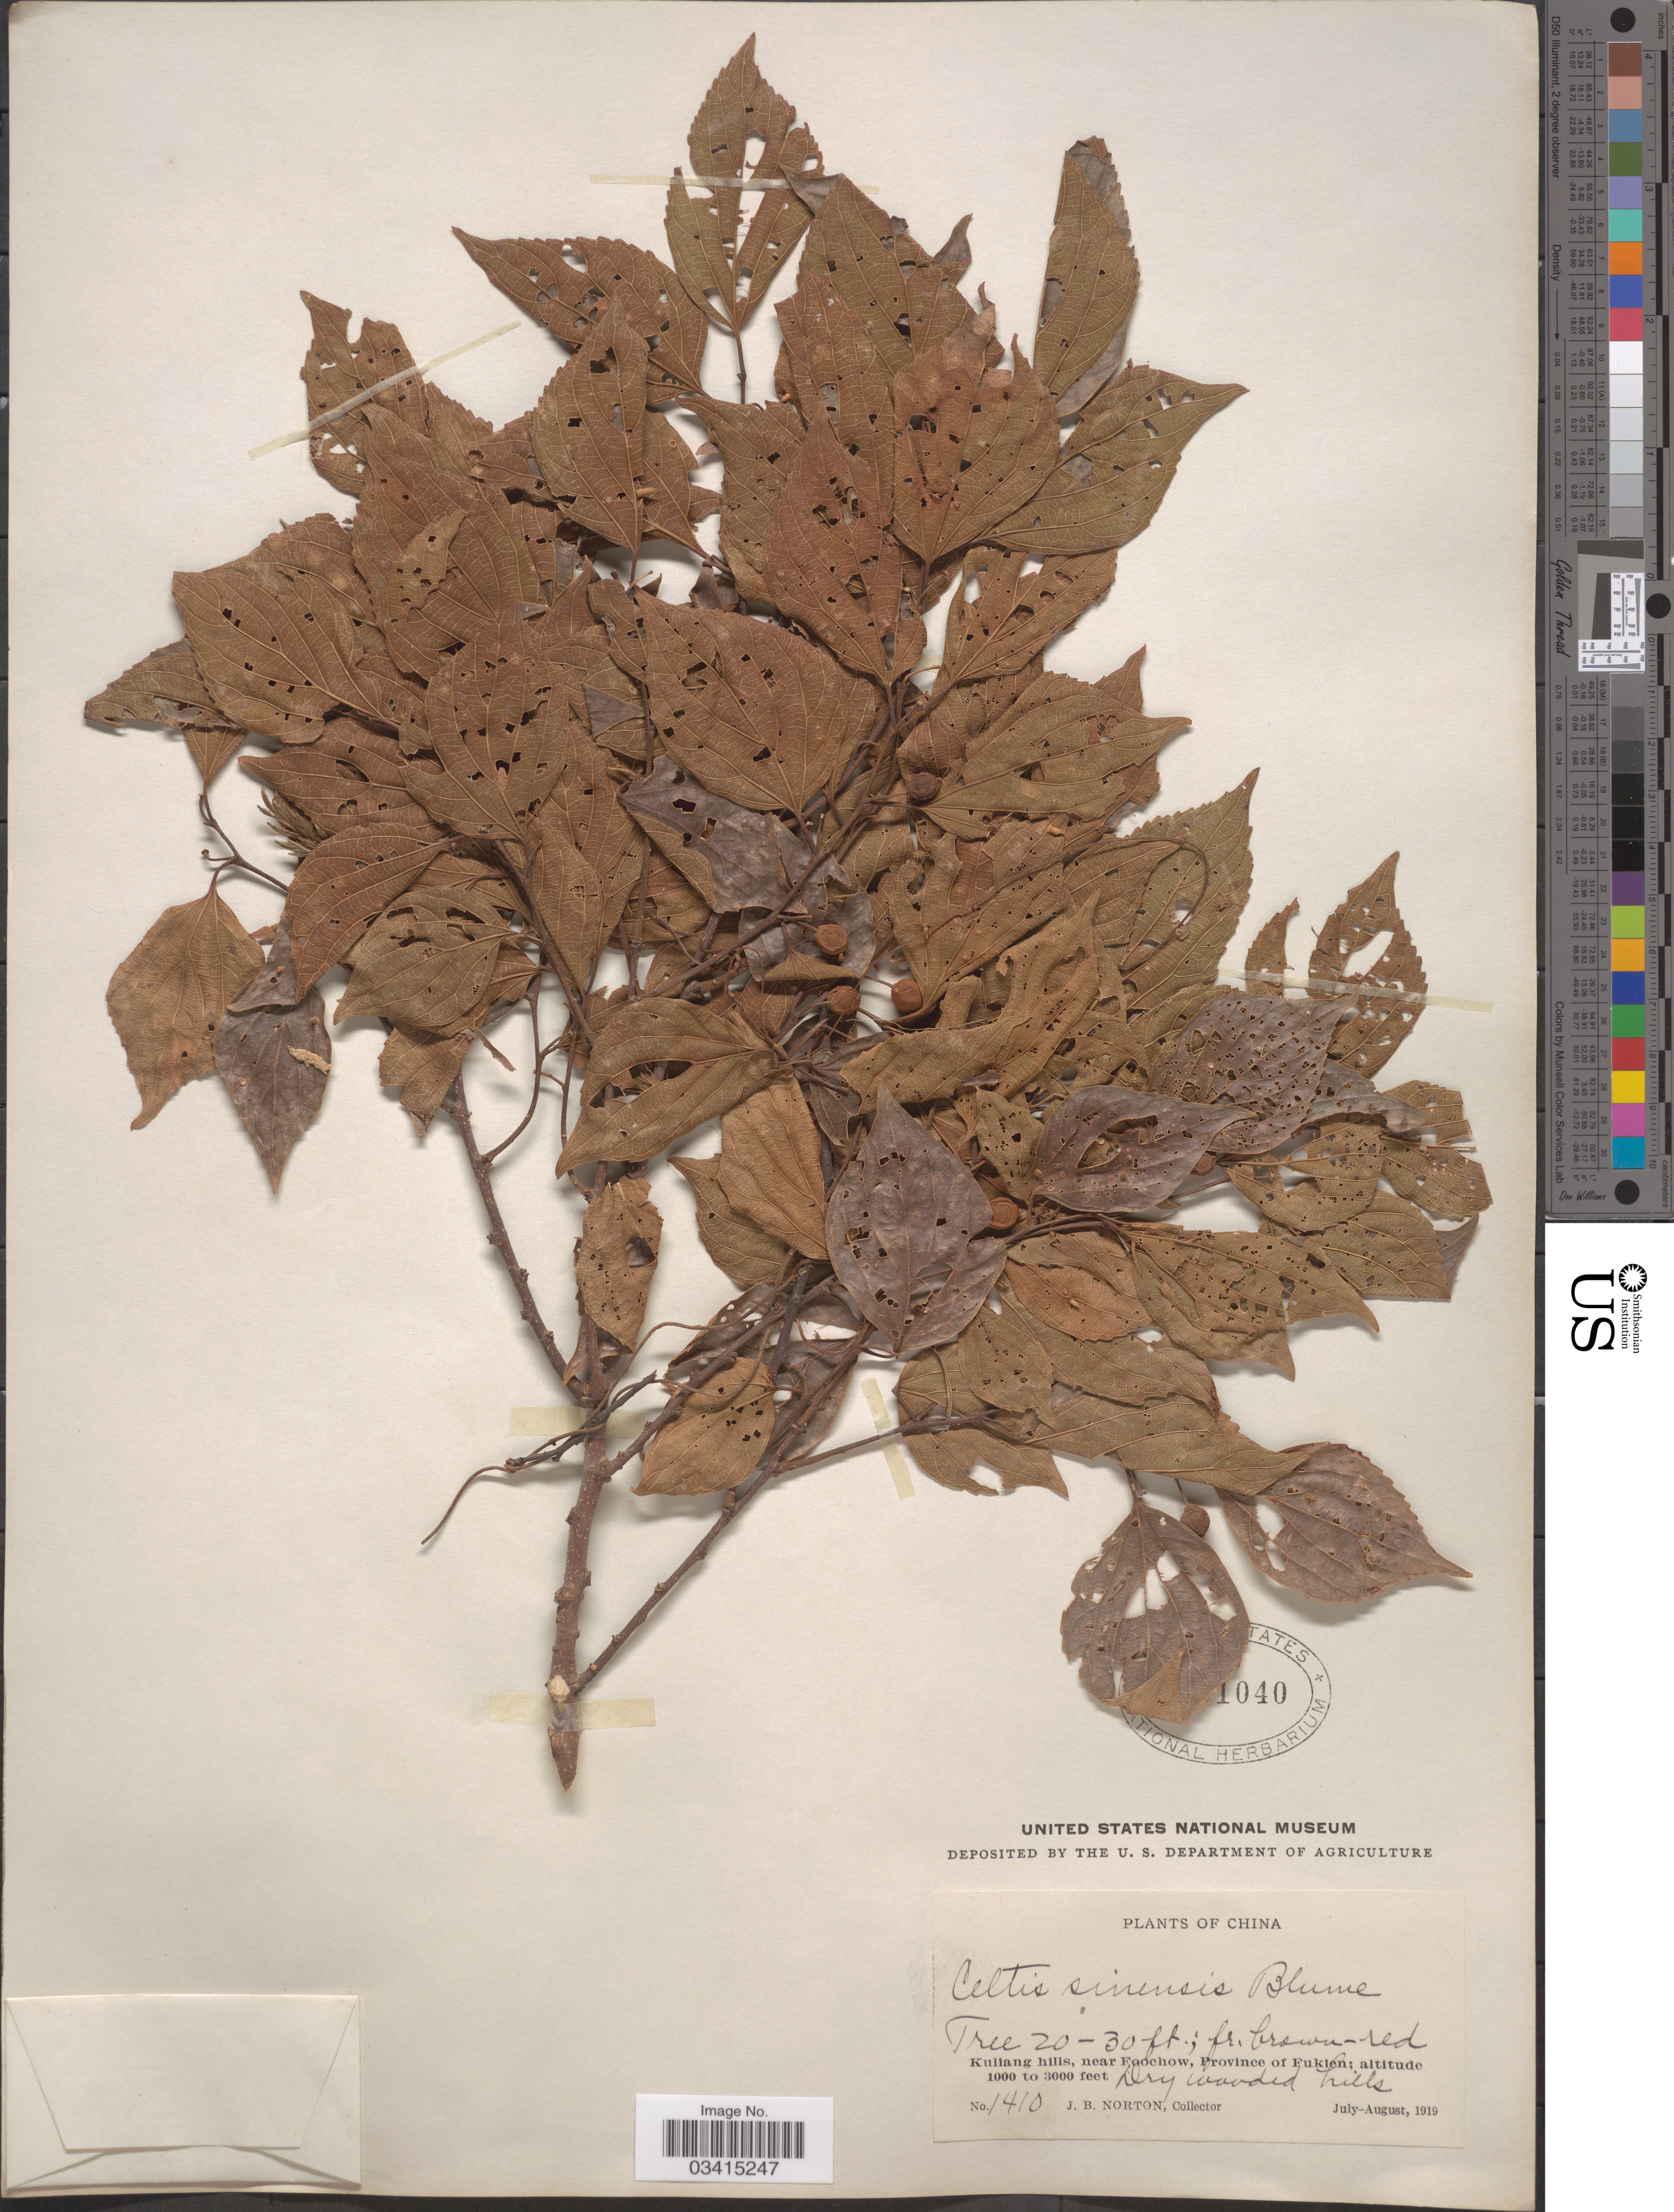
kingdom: Plantae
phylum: Tracheophyta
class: Magnoliopsida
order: Rosales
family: Cannabaceae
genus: Celtis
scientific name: Celtis sinensis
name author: Pers.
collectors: J. B. Norton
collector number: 1410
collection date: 1919-07/1919-08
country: China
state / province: Fujian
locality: Kuliang hills, near Foochow, Province of Fukien.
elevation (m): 305